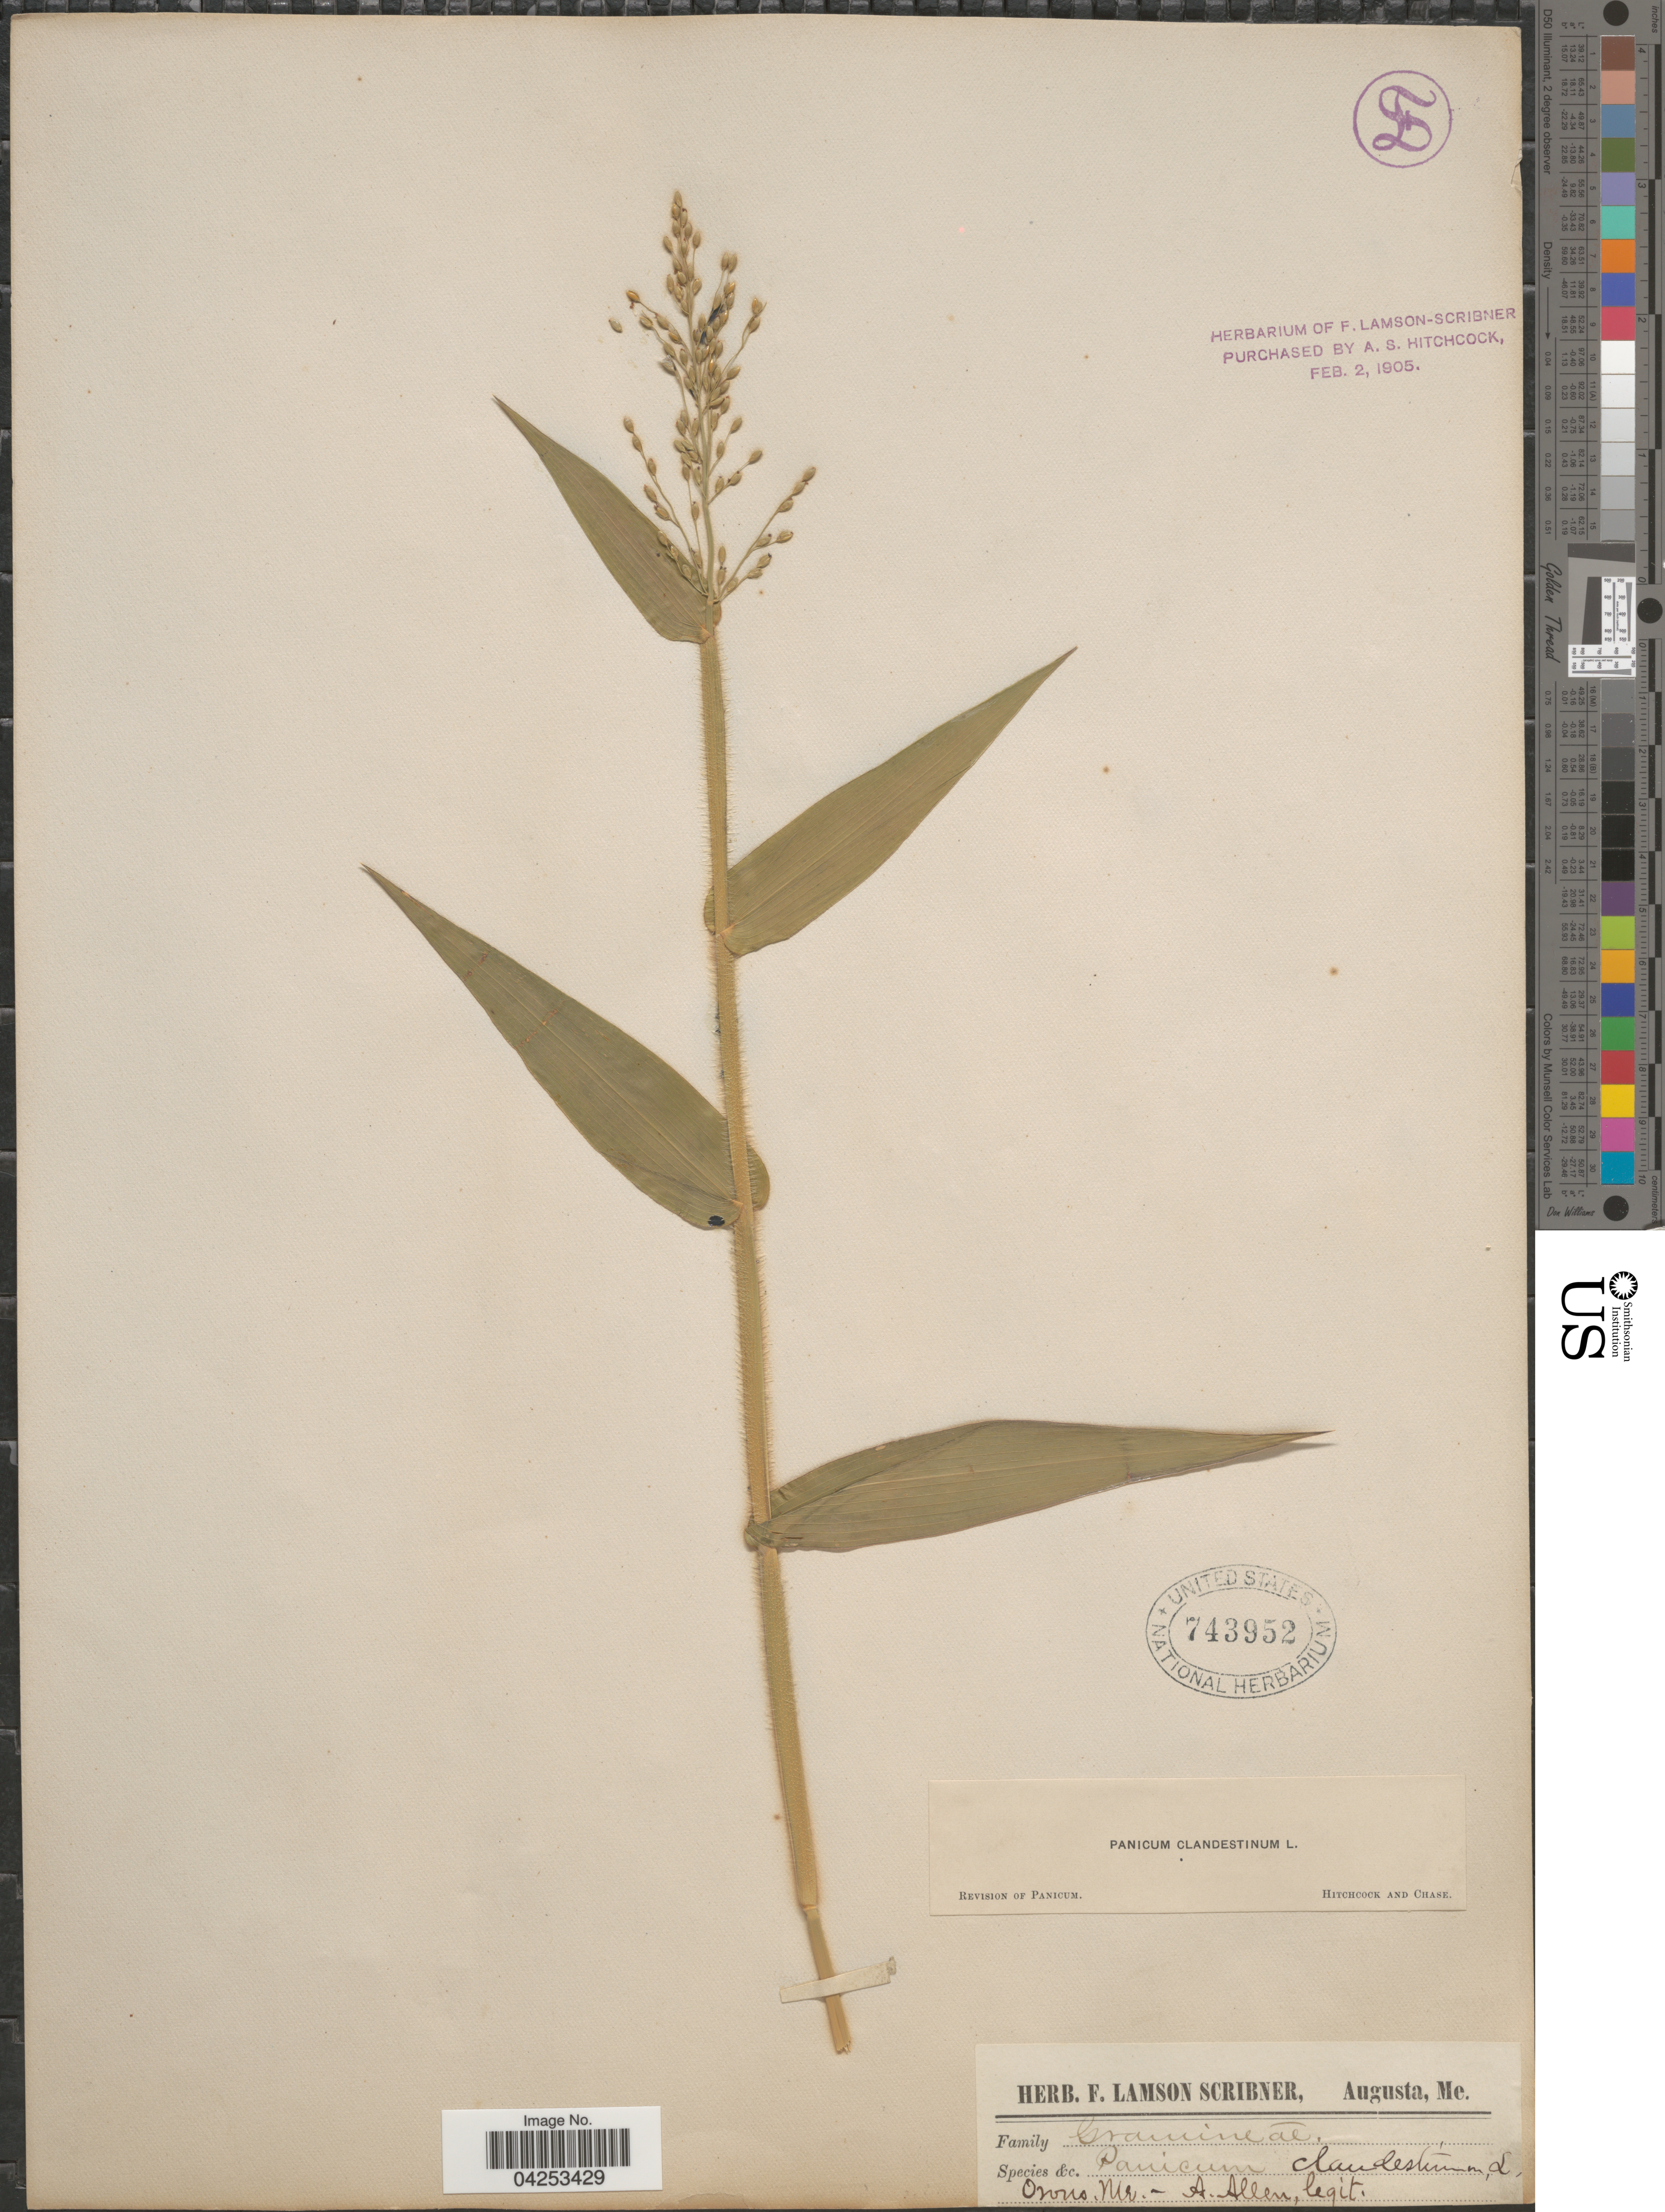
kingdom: Plantae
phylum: Tracheophyta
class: Liliopsida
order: Poales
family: Poaceae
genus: Dichanthelium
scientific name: Dichanthelium clandestinum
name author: (L.) Gould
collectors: A. Allen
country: United States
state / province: Maine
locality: Orono.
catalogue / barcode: US 743952